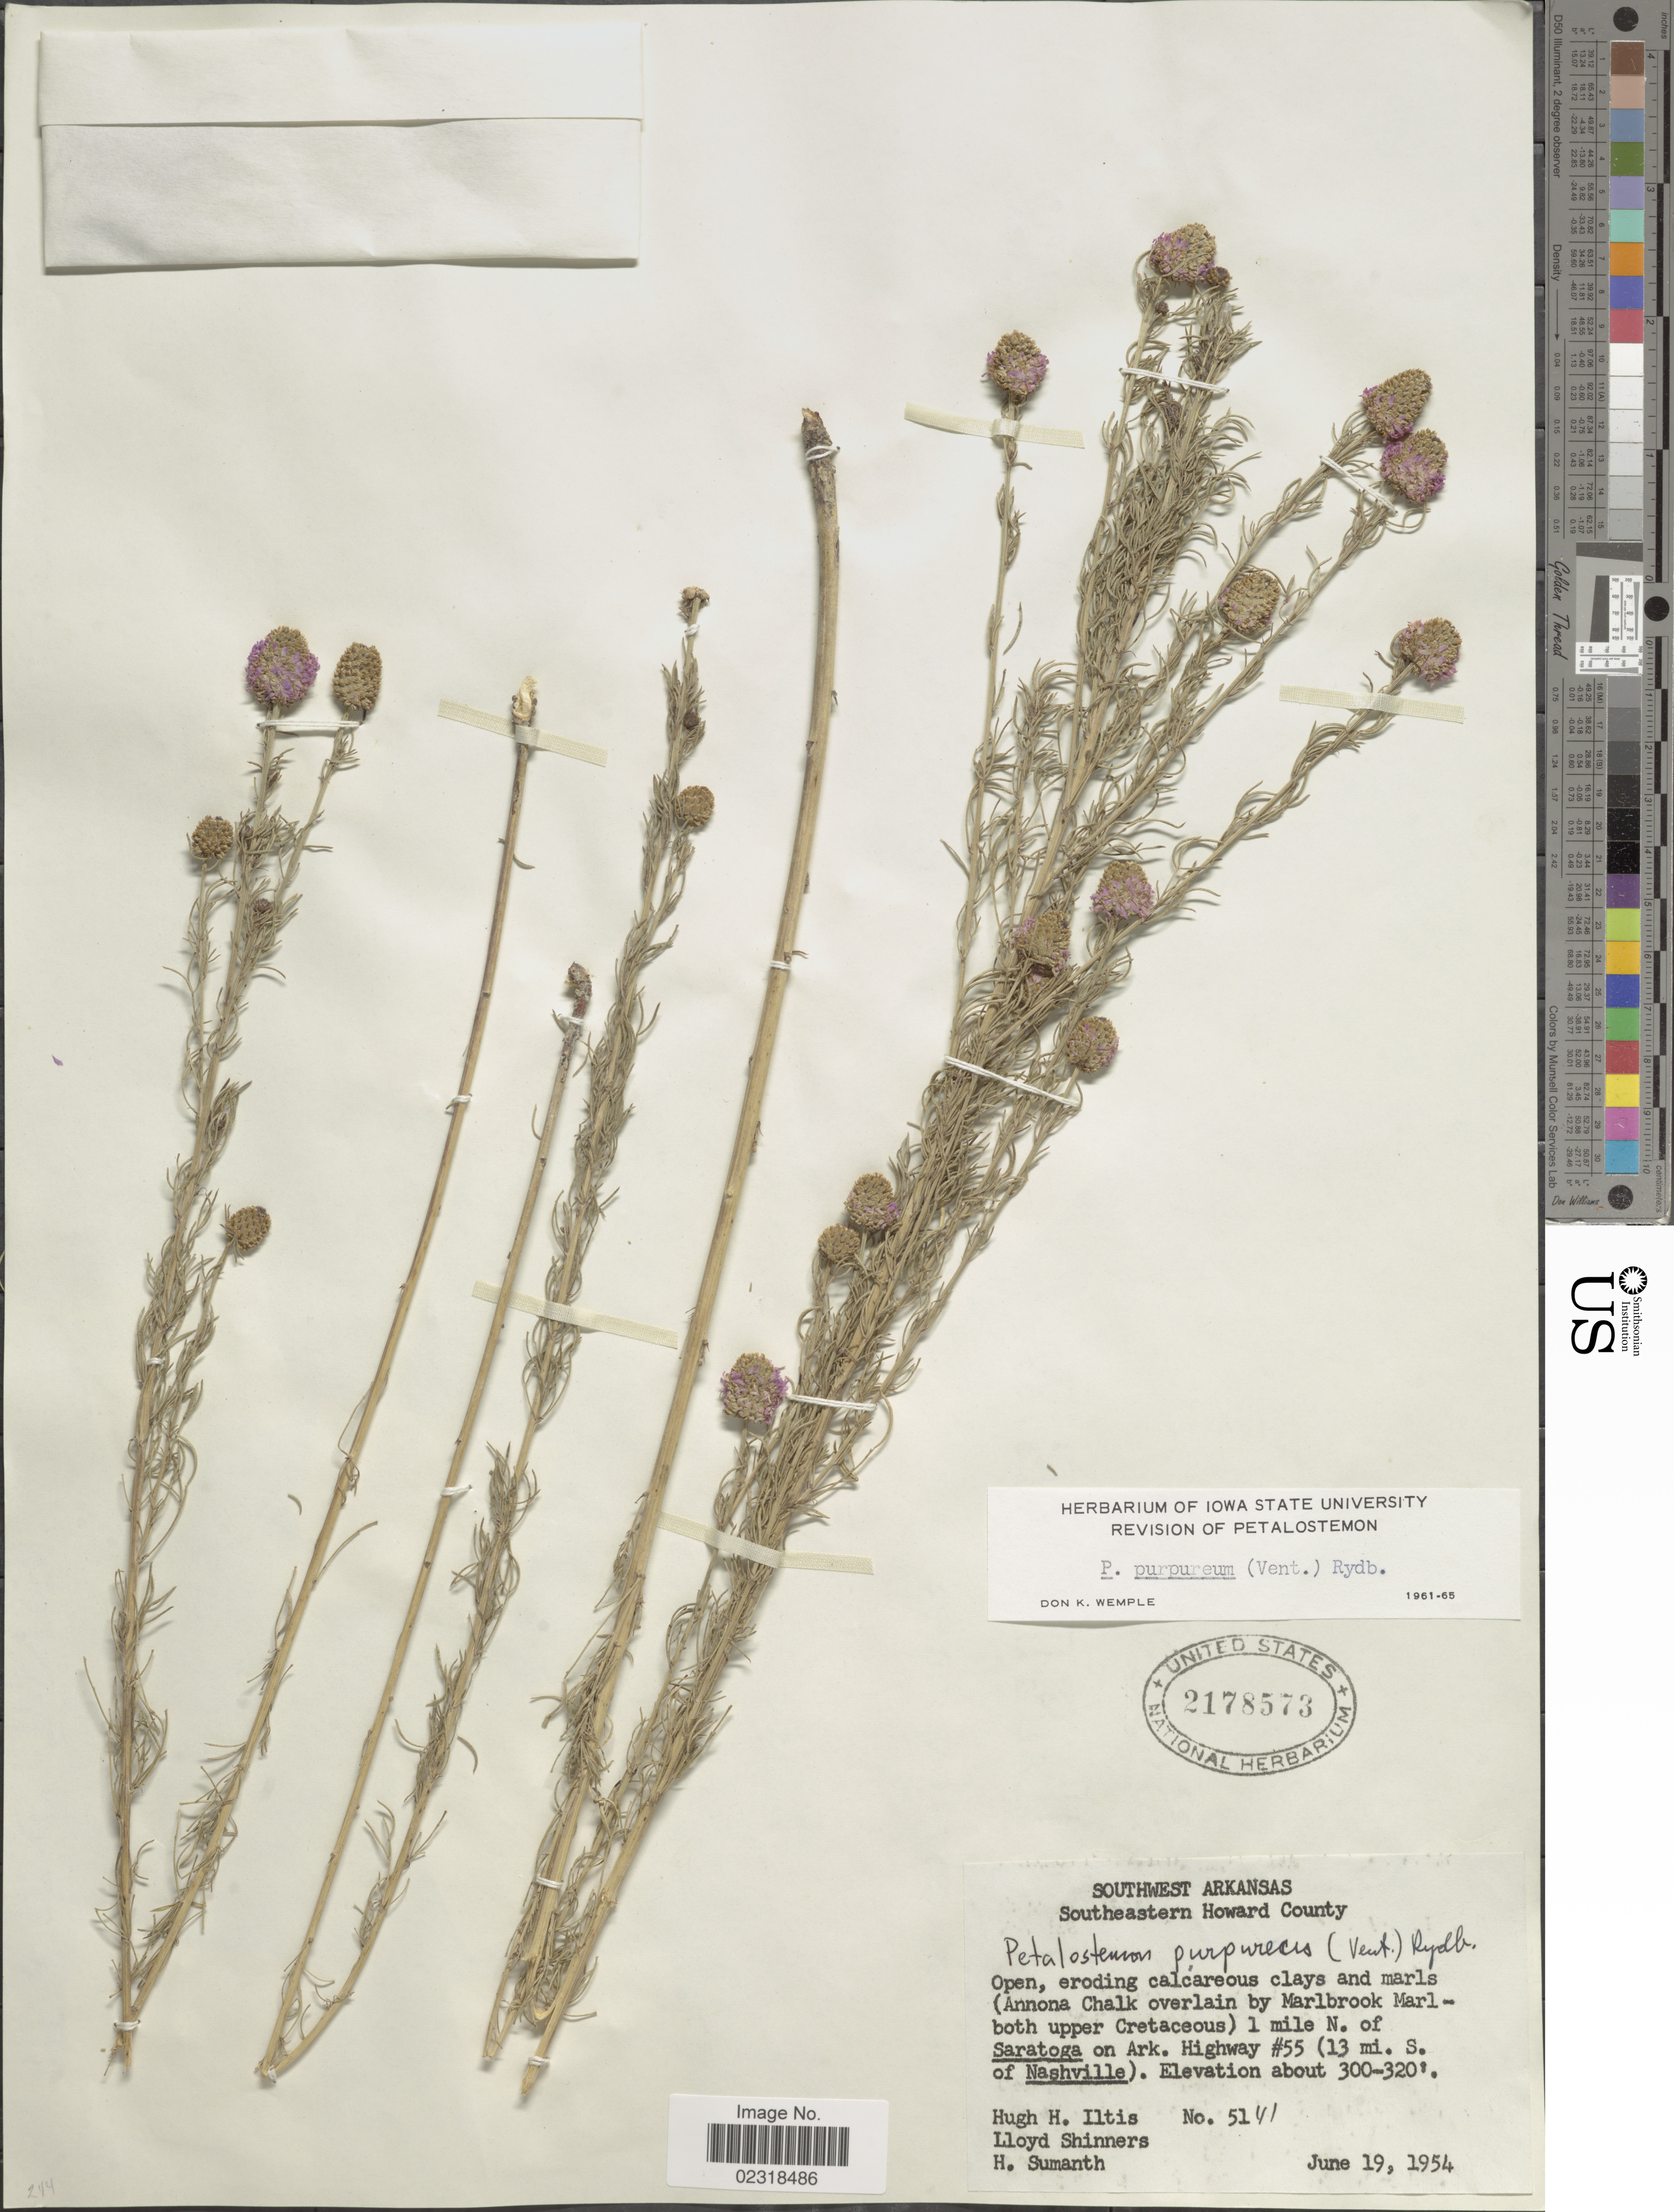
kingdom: Plantae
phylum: Tracheophyta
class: Magnoliopsida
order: Fabales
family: Fabaceae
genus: Dalea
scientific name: Dalea purpurea var. purpurea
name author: Vent.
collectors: H. H. Iltis, L. H. Shinners & H. Sumanth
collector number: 5141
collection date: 1954-06-19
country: United States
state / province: Arkansas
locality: Southwest Arkansas, Southeastern Howard County, 1 mile N. of Saratoga on Ark. Highway #55 (13 mi. S of Nashville)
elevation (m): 91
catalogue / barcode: US 2178573